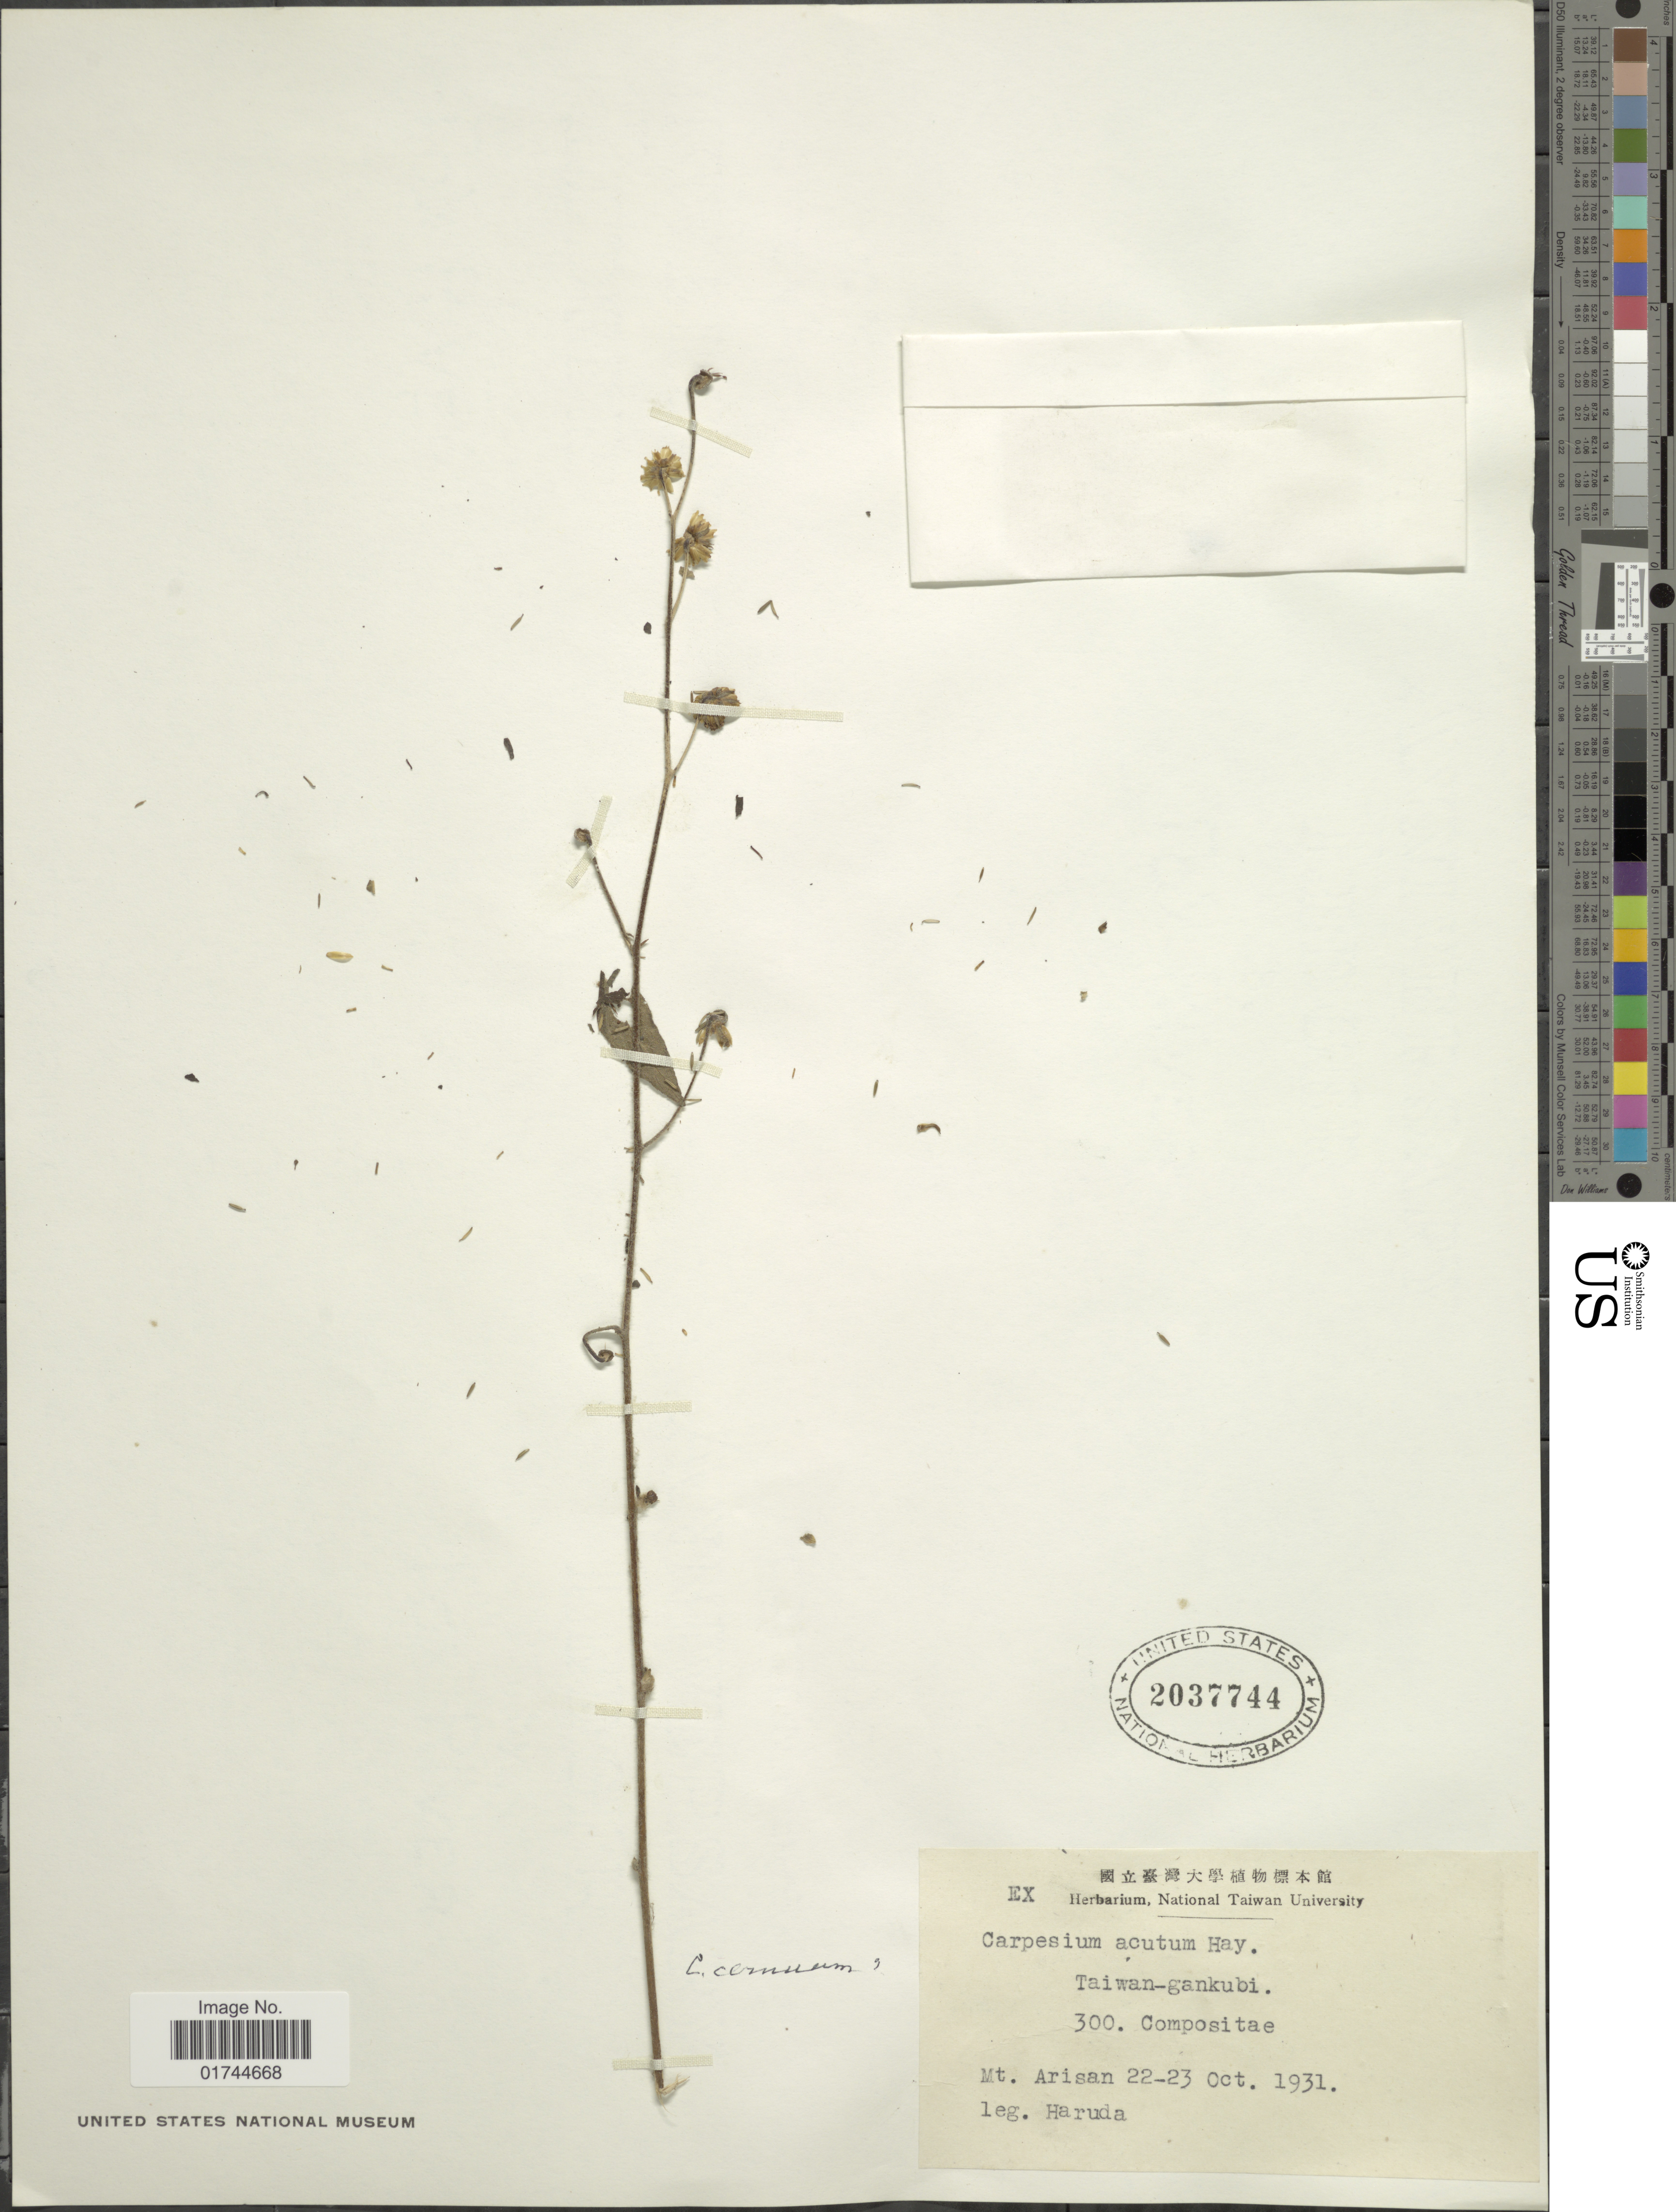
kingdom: Plantae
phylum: Tracheophyta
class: Magnoliopsida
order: Asterales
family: Asteraceae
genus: Carpesium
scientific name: Carpesium cernum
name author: L.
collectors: Haruda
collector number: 300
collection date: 1931-10-22/1931-10-23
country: Taiwan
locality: Taiwan-gankubi, Mt. Arisan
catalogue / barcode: US 2037744